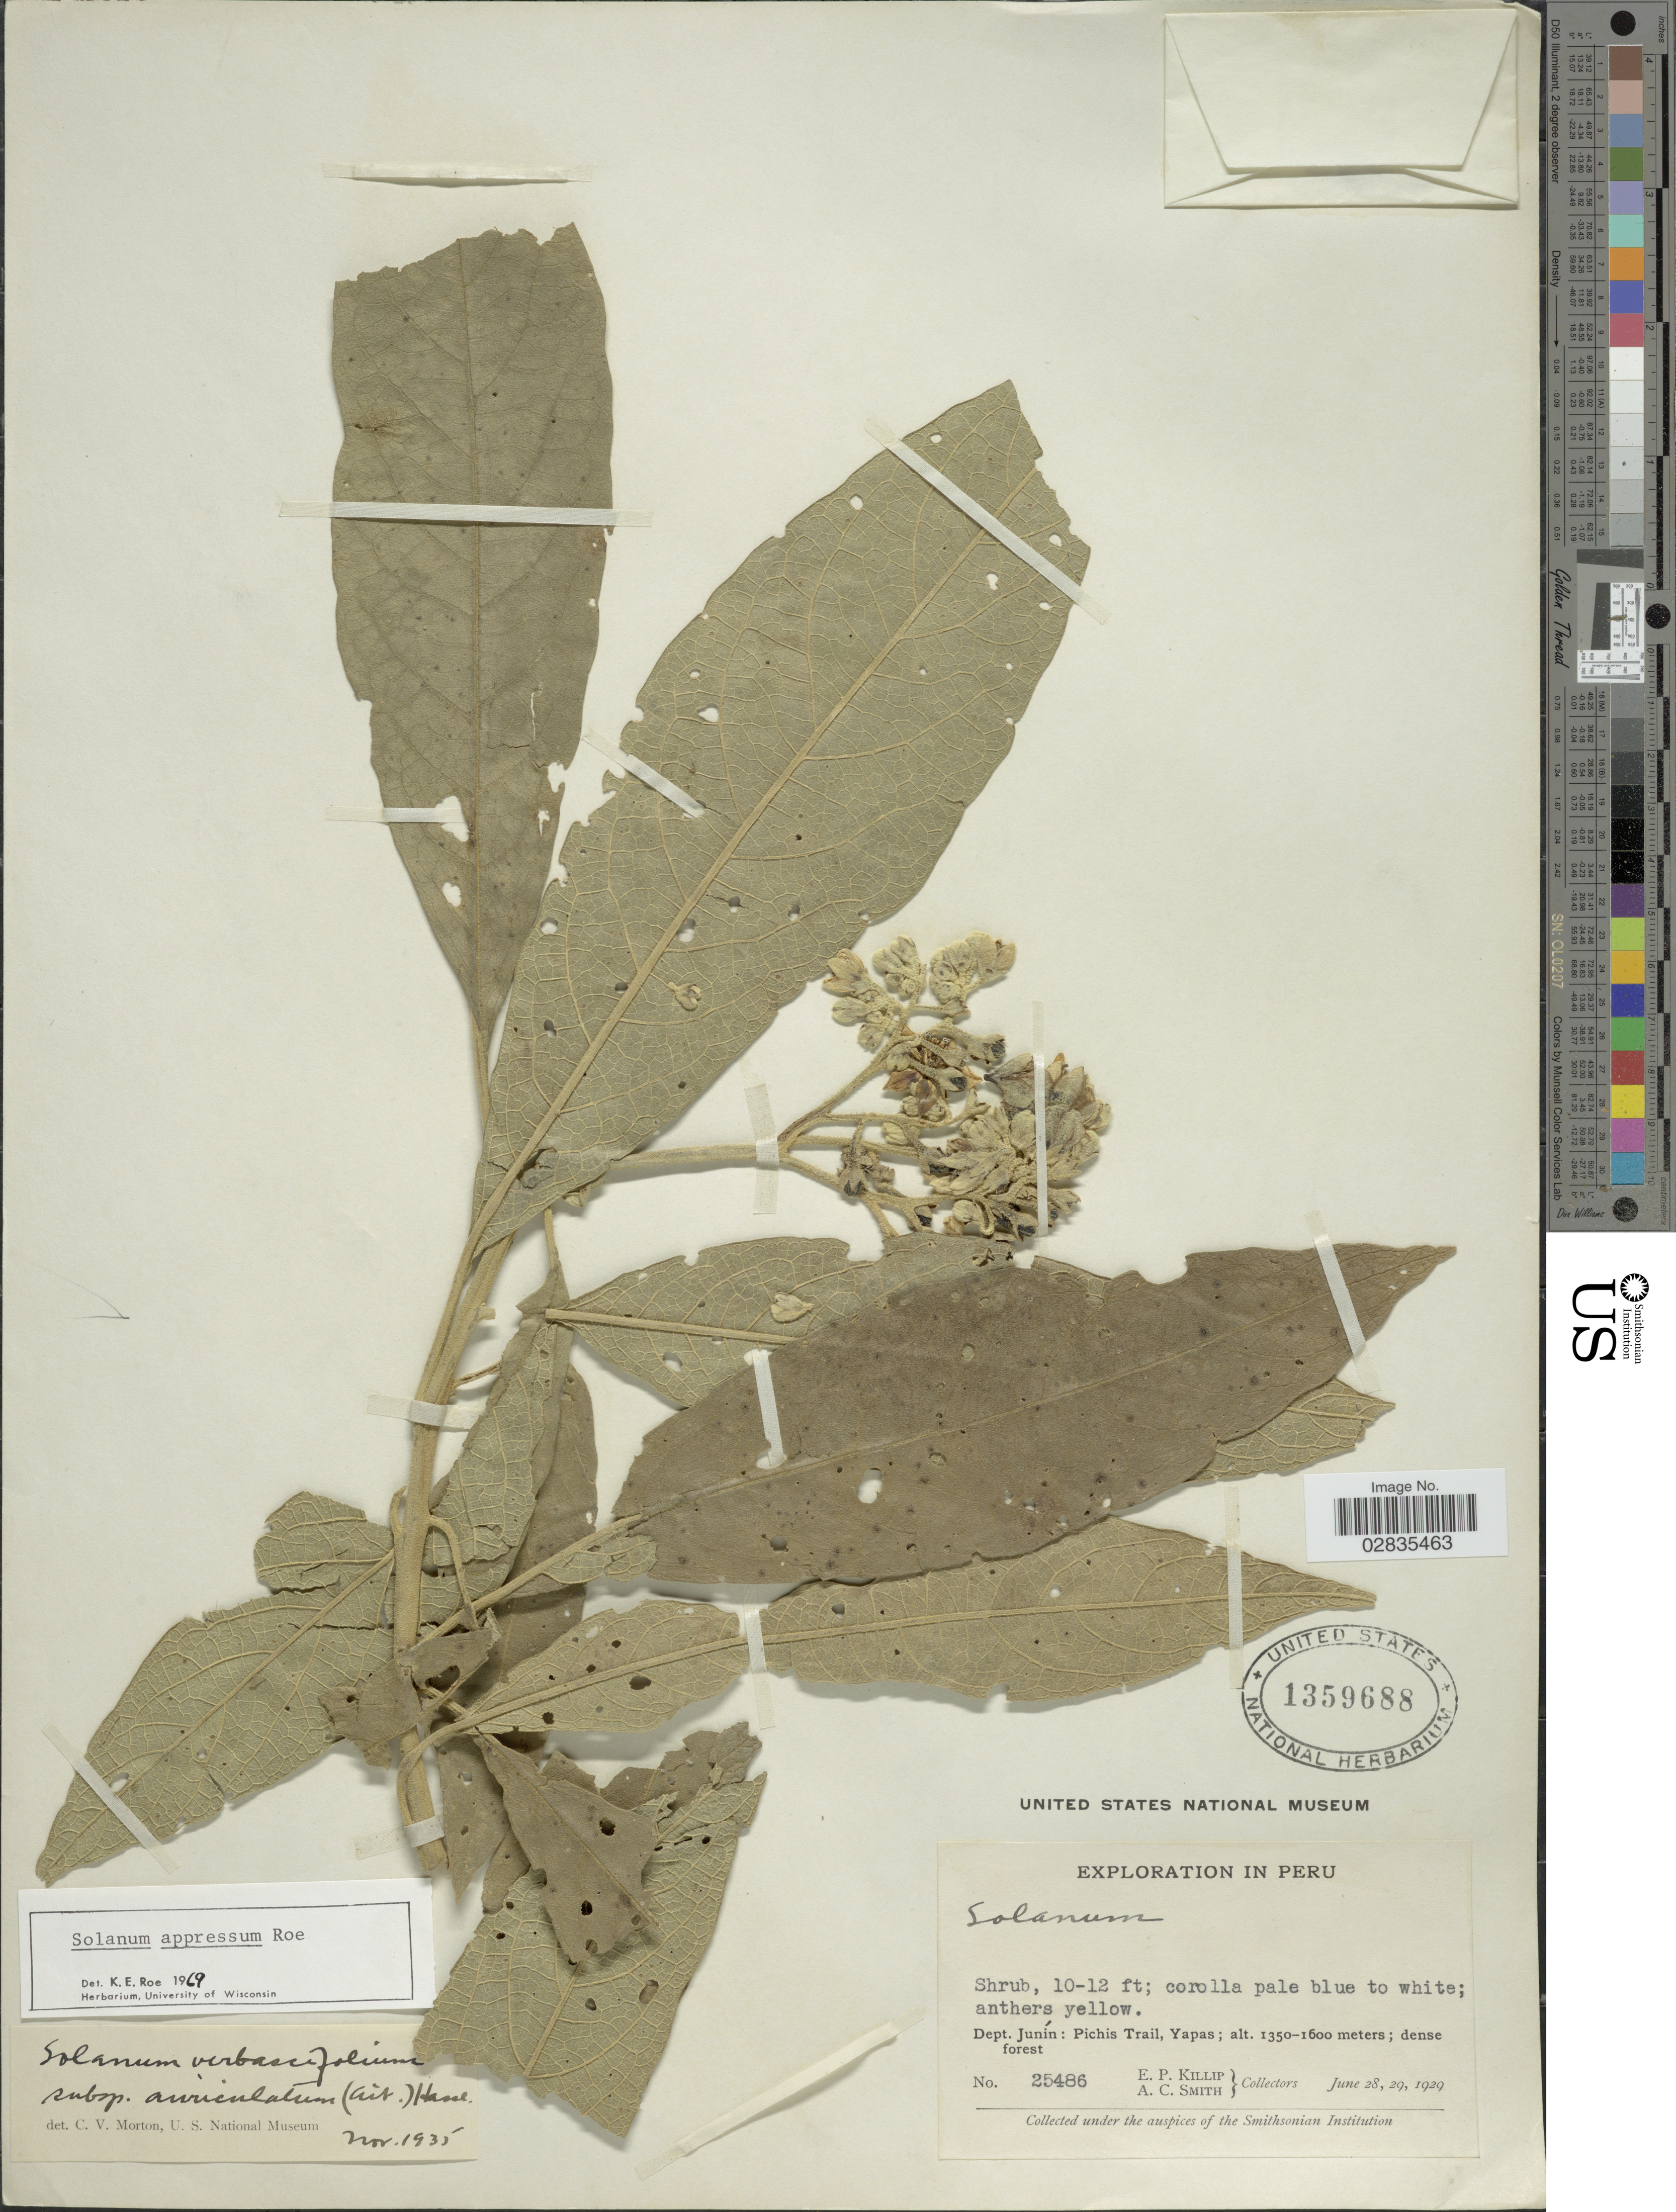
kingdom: Plantae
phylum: Tracheophyta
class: Magnoliopsida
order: Solanales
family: Solanaceae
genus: Solanum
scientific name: Solanum appressum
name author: K.E. Roe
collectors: E. P. Killip & A. C. Smith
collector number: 25486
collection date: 1929-06-28/1929-06-29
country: Peru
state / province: Junín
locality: Dept. Junín: Pichis Trail, Yapas.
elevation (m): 1350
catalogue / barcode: US 1359688